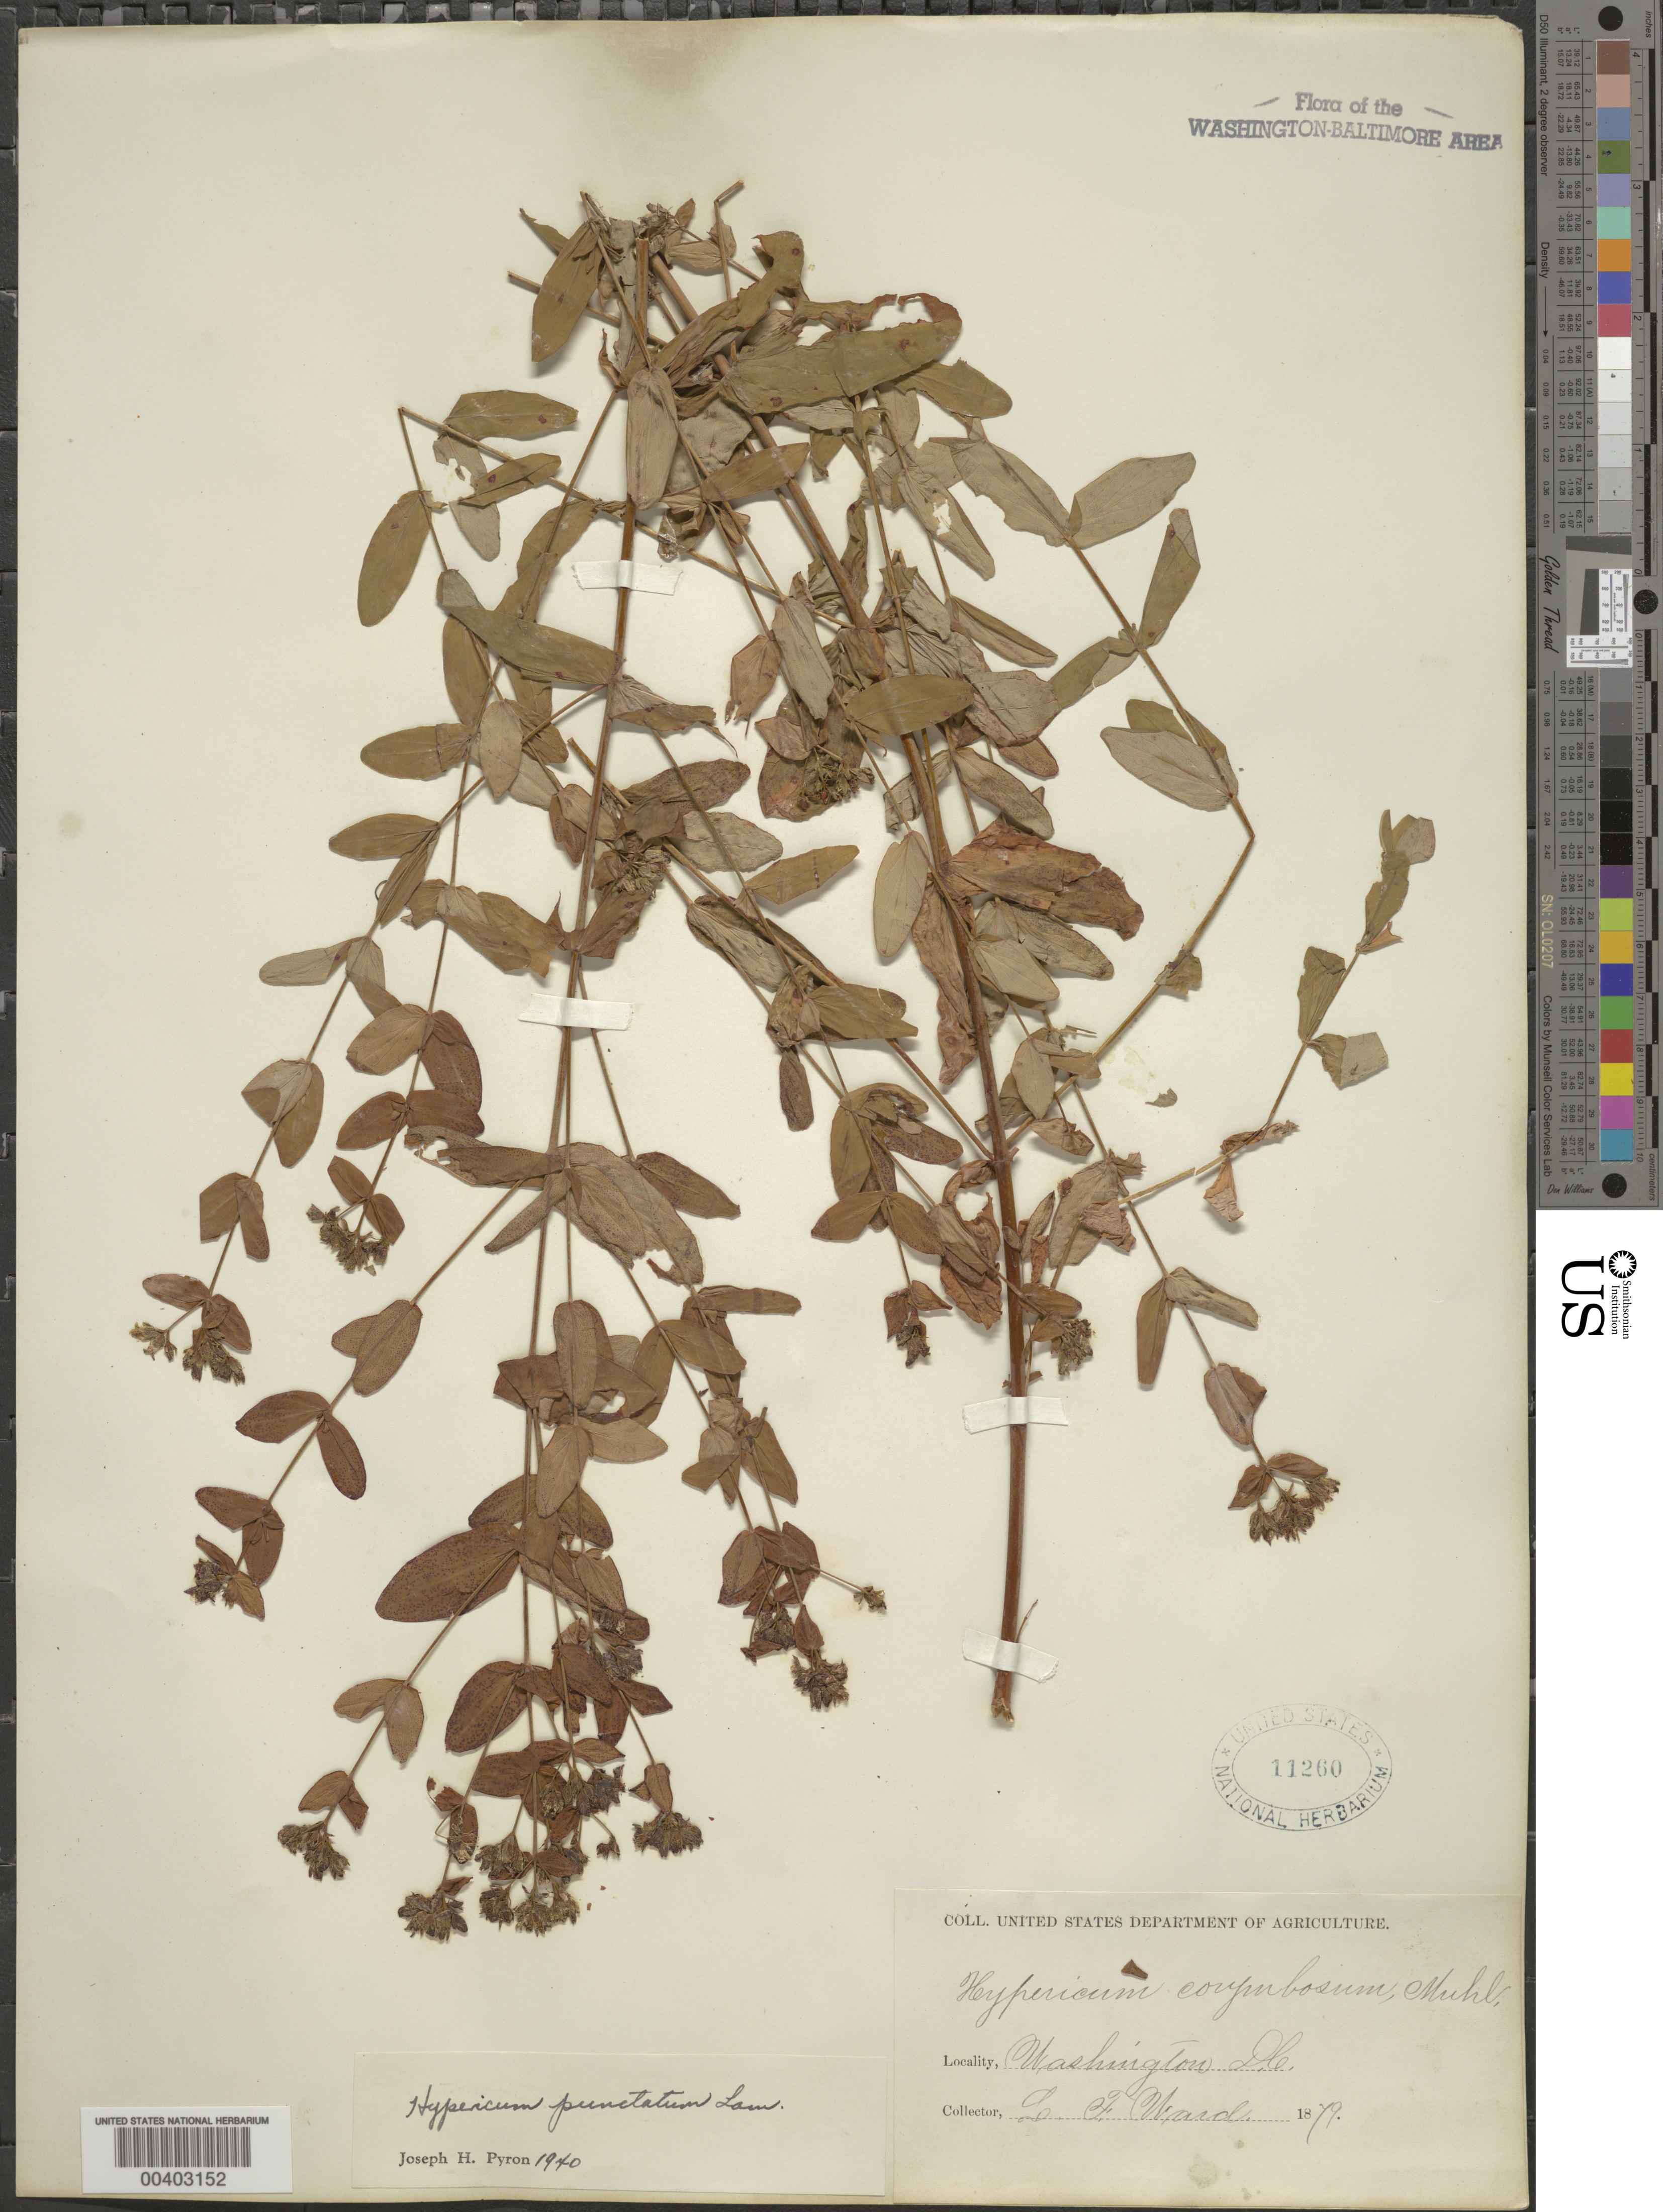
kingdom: Plantae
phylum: Tracheophyta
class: Magnoliopsida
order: Malpighiales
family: Hypericaceae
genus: Hypericum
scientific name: Hypericum punctatum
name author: Lam.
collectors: L. F. Ward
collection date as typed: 1879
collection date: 1879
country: United States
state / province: District of Columbia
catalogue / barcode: US 11260